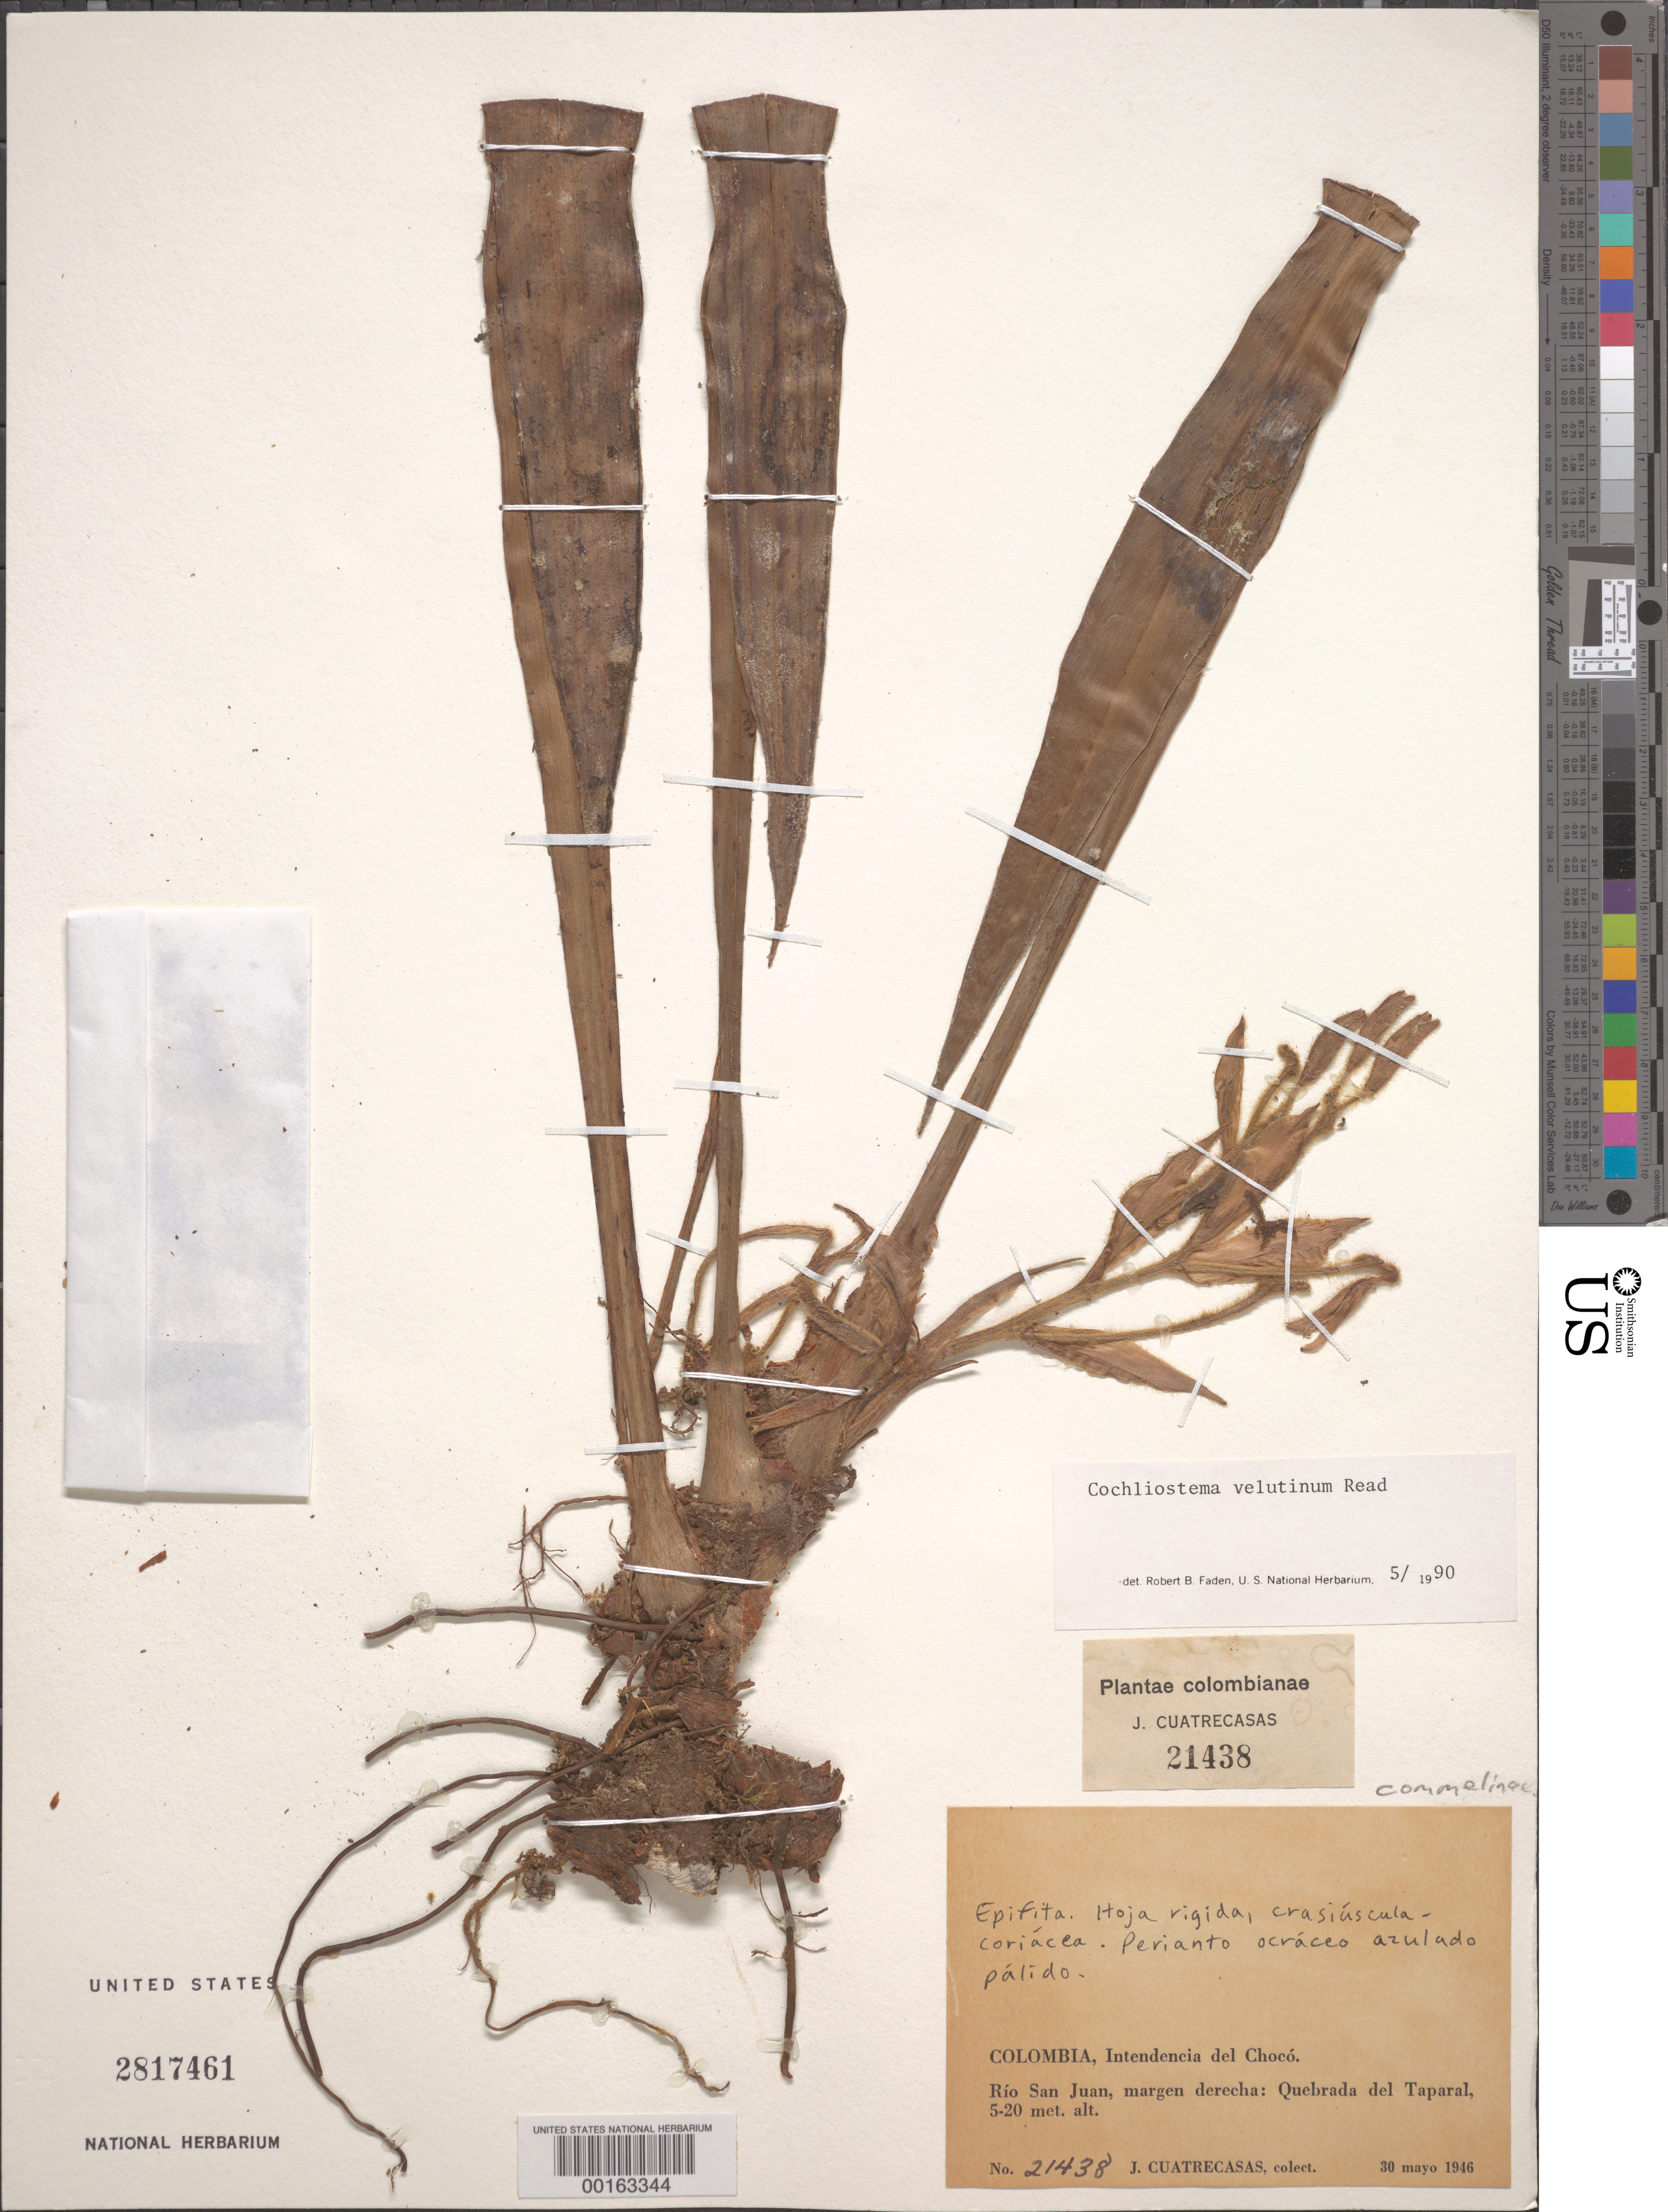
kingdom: Plantae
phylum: Tracheophyta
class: Liliopsida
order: Commelinales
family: Commelinaceae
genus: Cochliostema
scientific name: Cochliostema velutinum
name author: Read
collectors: J. Cuatrecasas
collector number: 21438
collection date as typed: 30 May 1946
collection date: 1946-05-30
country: Colombia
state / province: Valle del Cauca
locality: Rio San Juan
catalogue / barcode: US 2817461